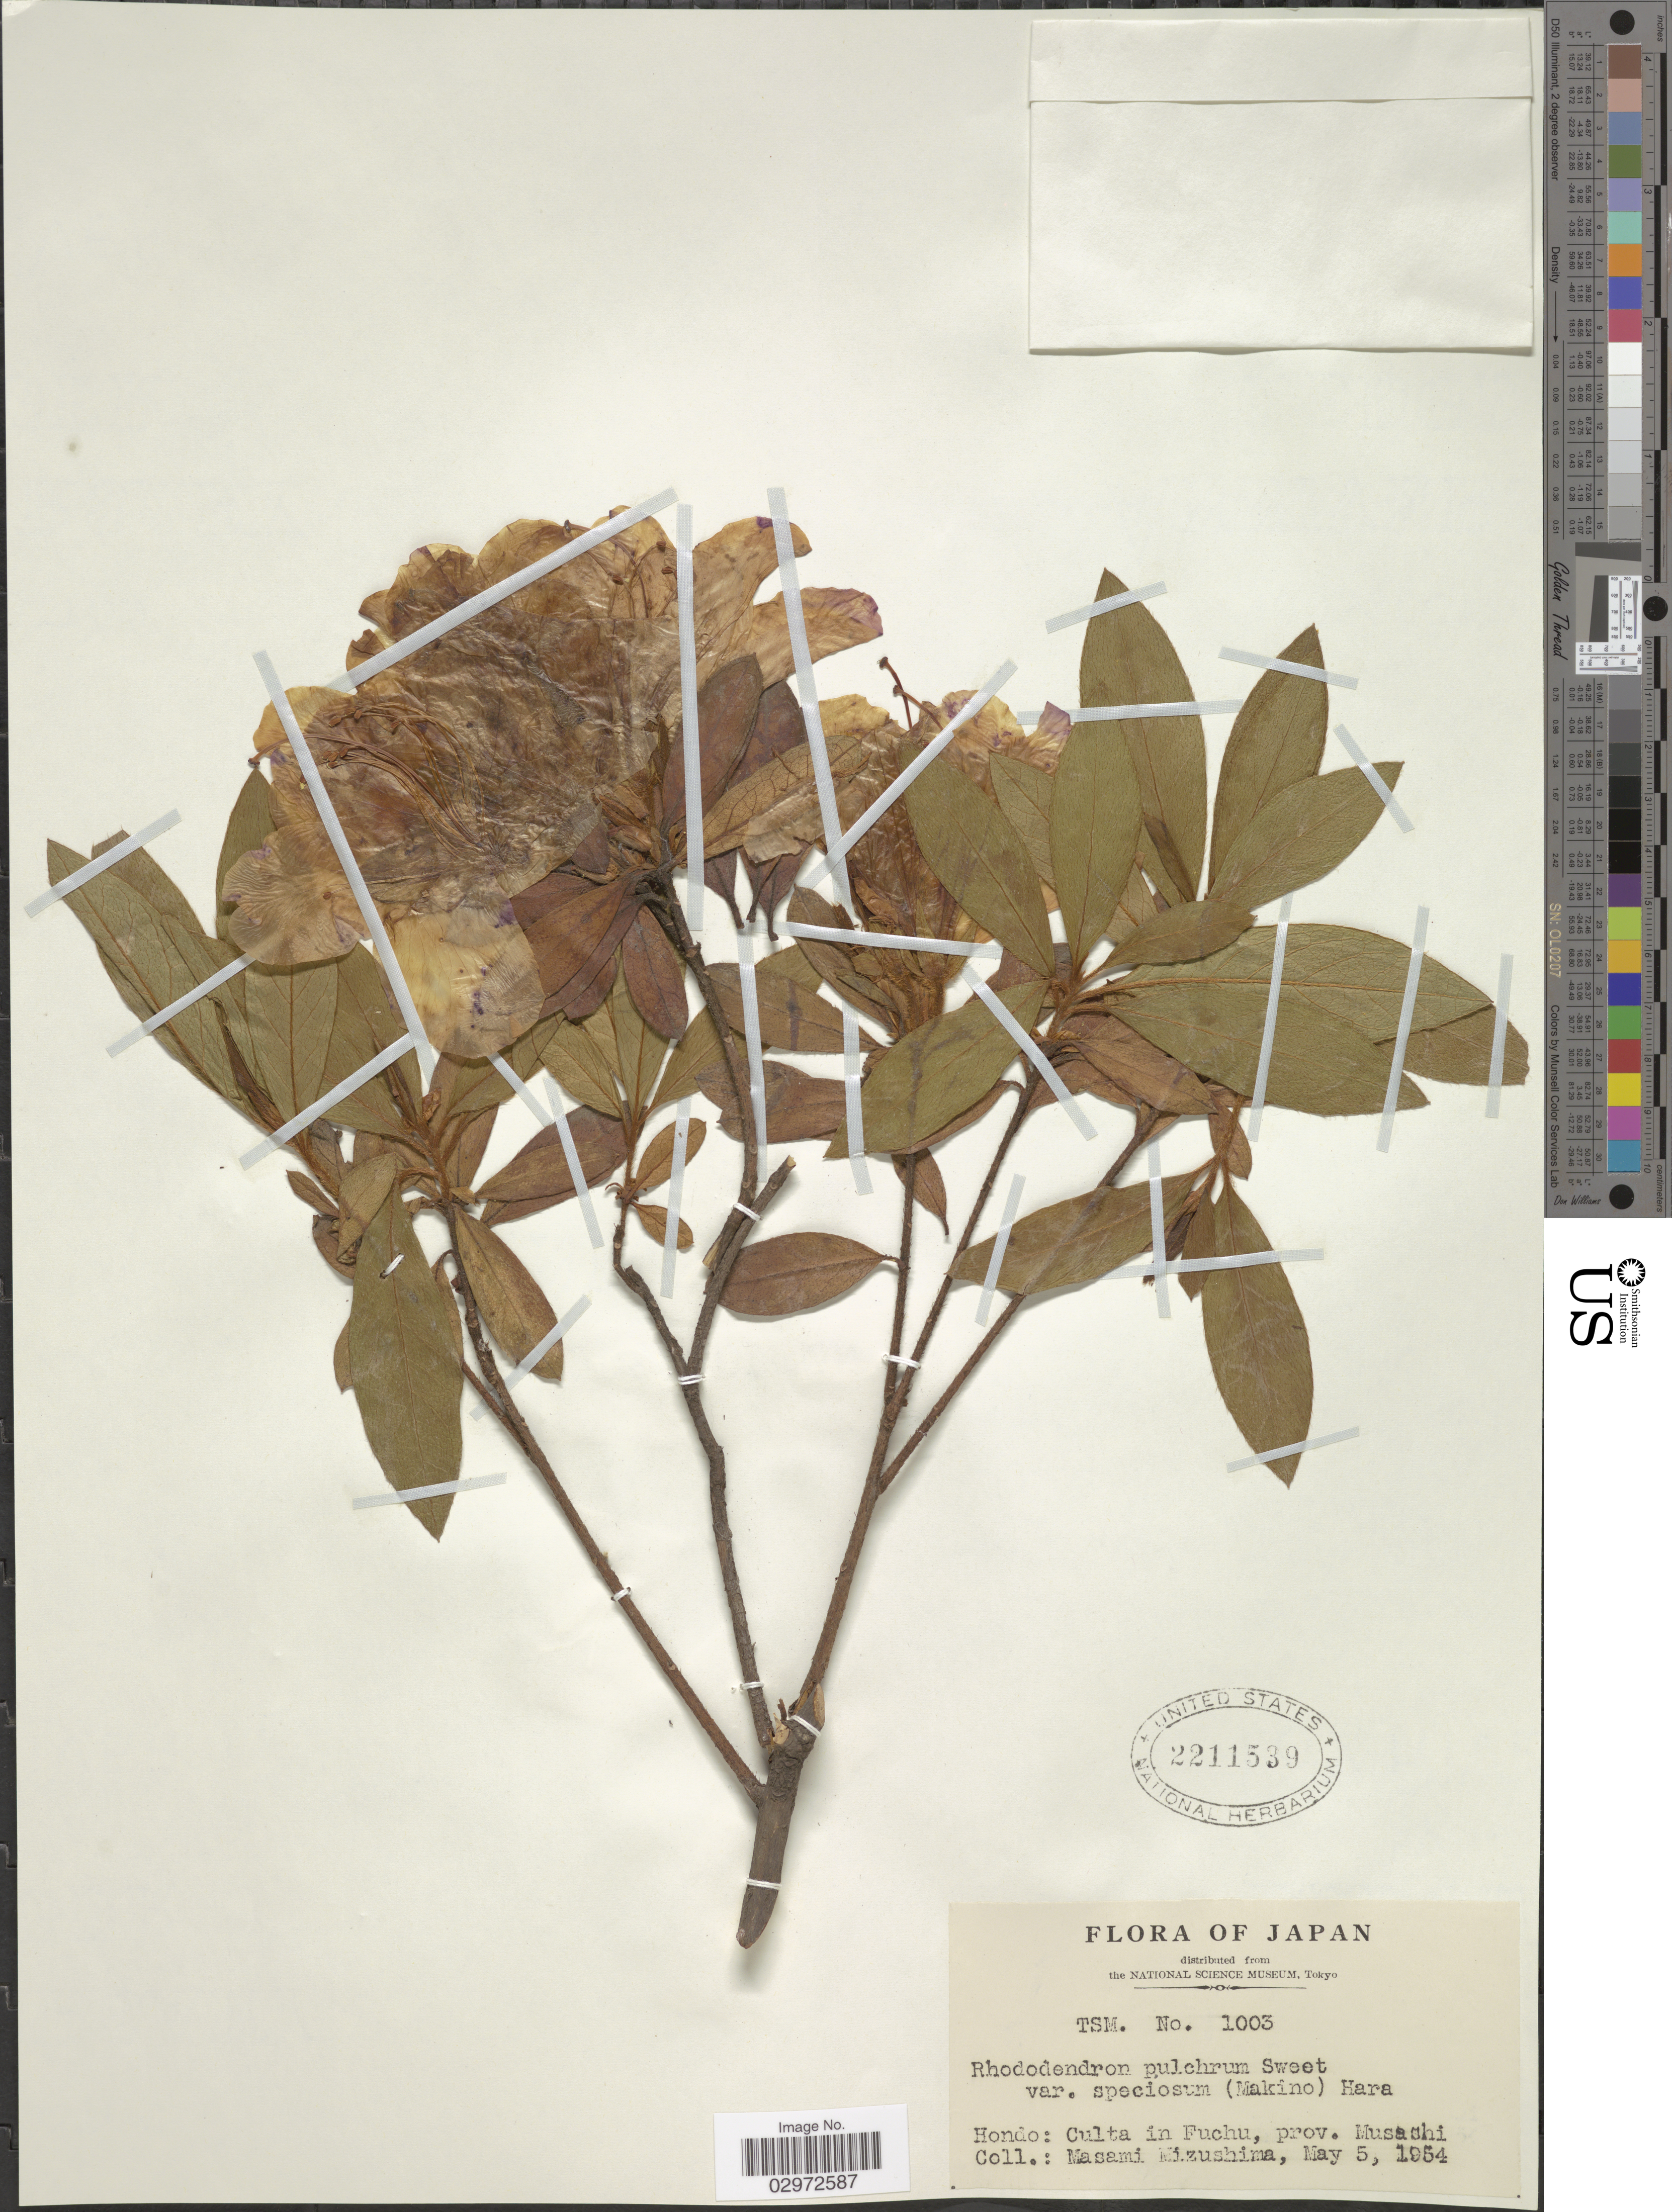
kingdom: Plantae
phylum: Tracheophyta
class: Magnoliopsida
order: Ericales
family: Ericaceae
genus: Rhododendron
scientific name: Rhododendron pulchrum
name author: Sweet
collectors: M. Mizushima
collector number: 1003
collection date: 1954-05-05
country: Japan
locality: Culta in Fuchu, prov. Musashi.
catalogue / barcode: US 2211539